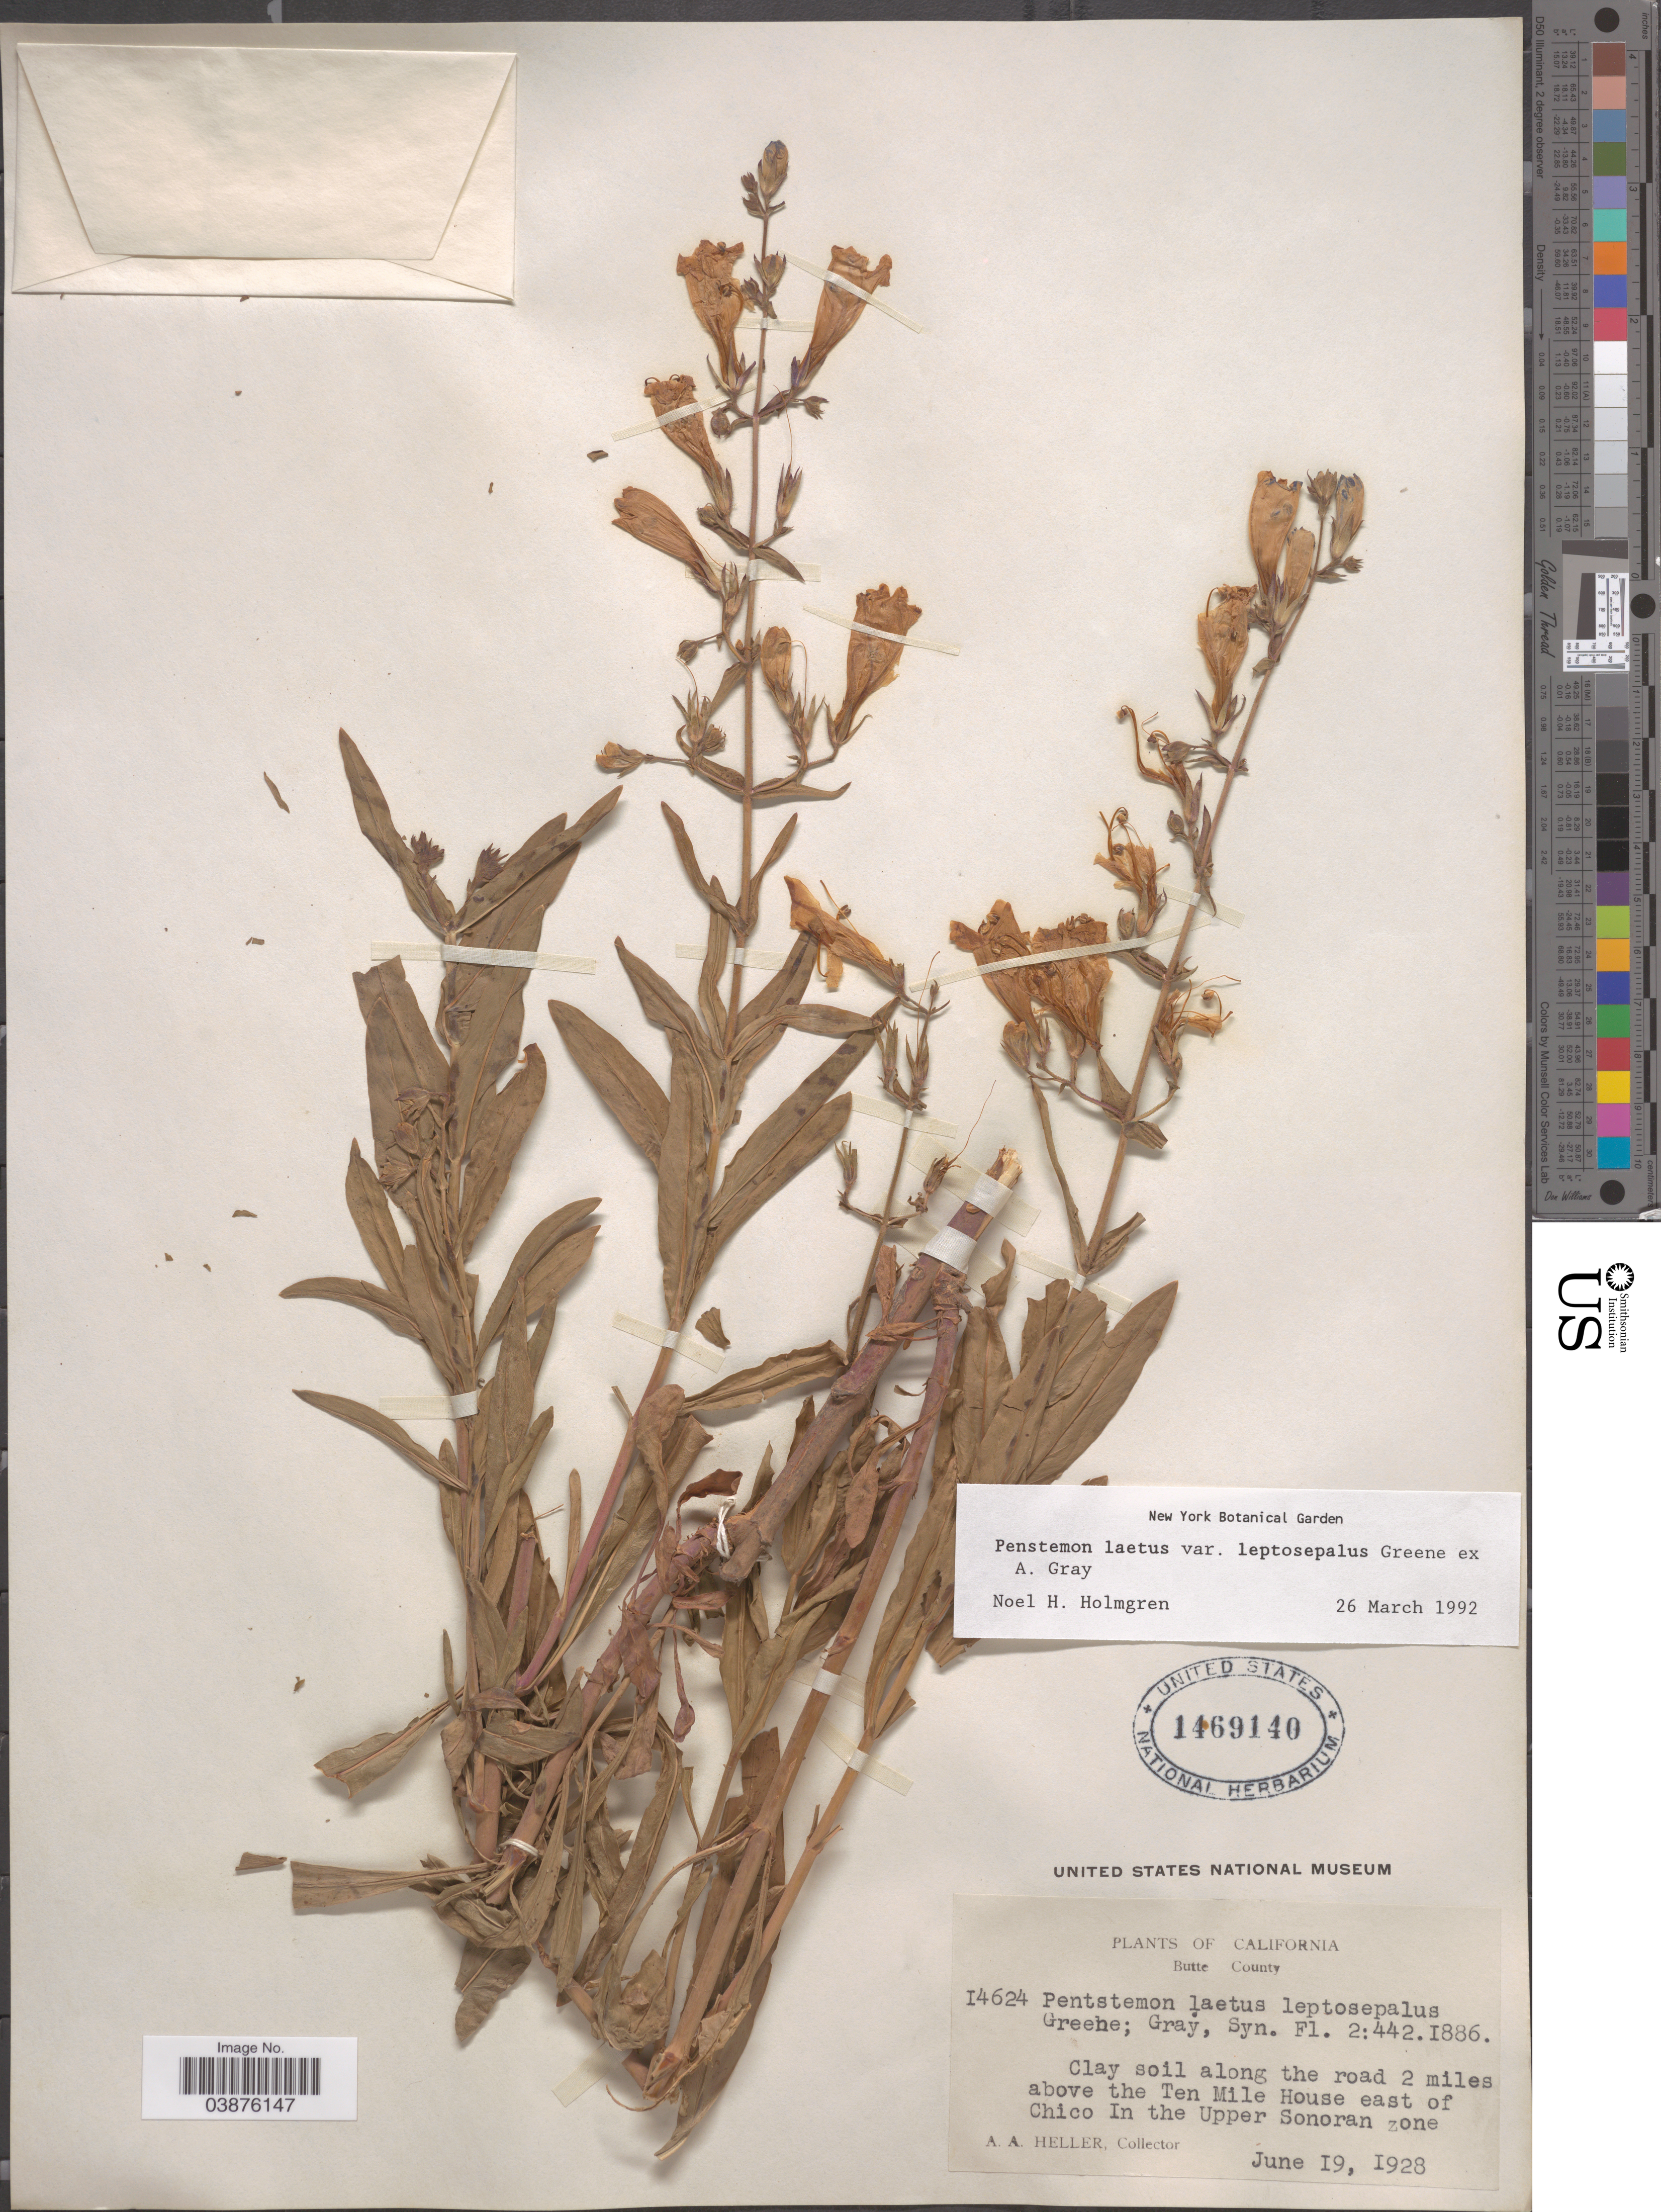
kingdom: Plantae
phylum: Tracheophyta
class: Magnoliopsida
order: Lamiales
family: Plantaginaceae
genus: Penstemon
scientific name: Penstemon laetus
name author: A. Gray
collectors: A. A. Heller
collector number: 14624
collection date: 1928-06-19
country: United States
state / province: California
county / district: Butte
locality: Butte County. Clay soil along the road 2 miles above the Ten Mile House east of Chico In the Upper Sonoran zone.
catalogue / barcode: US 1469140